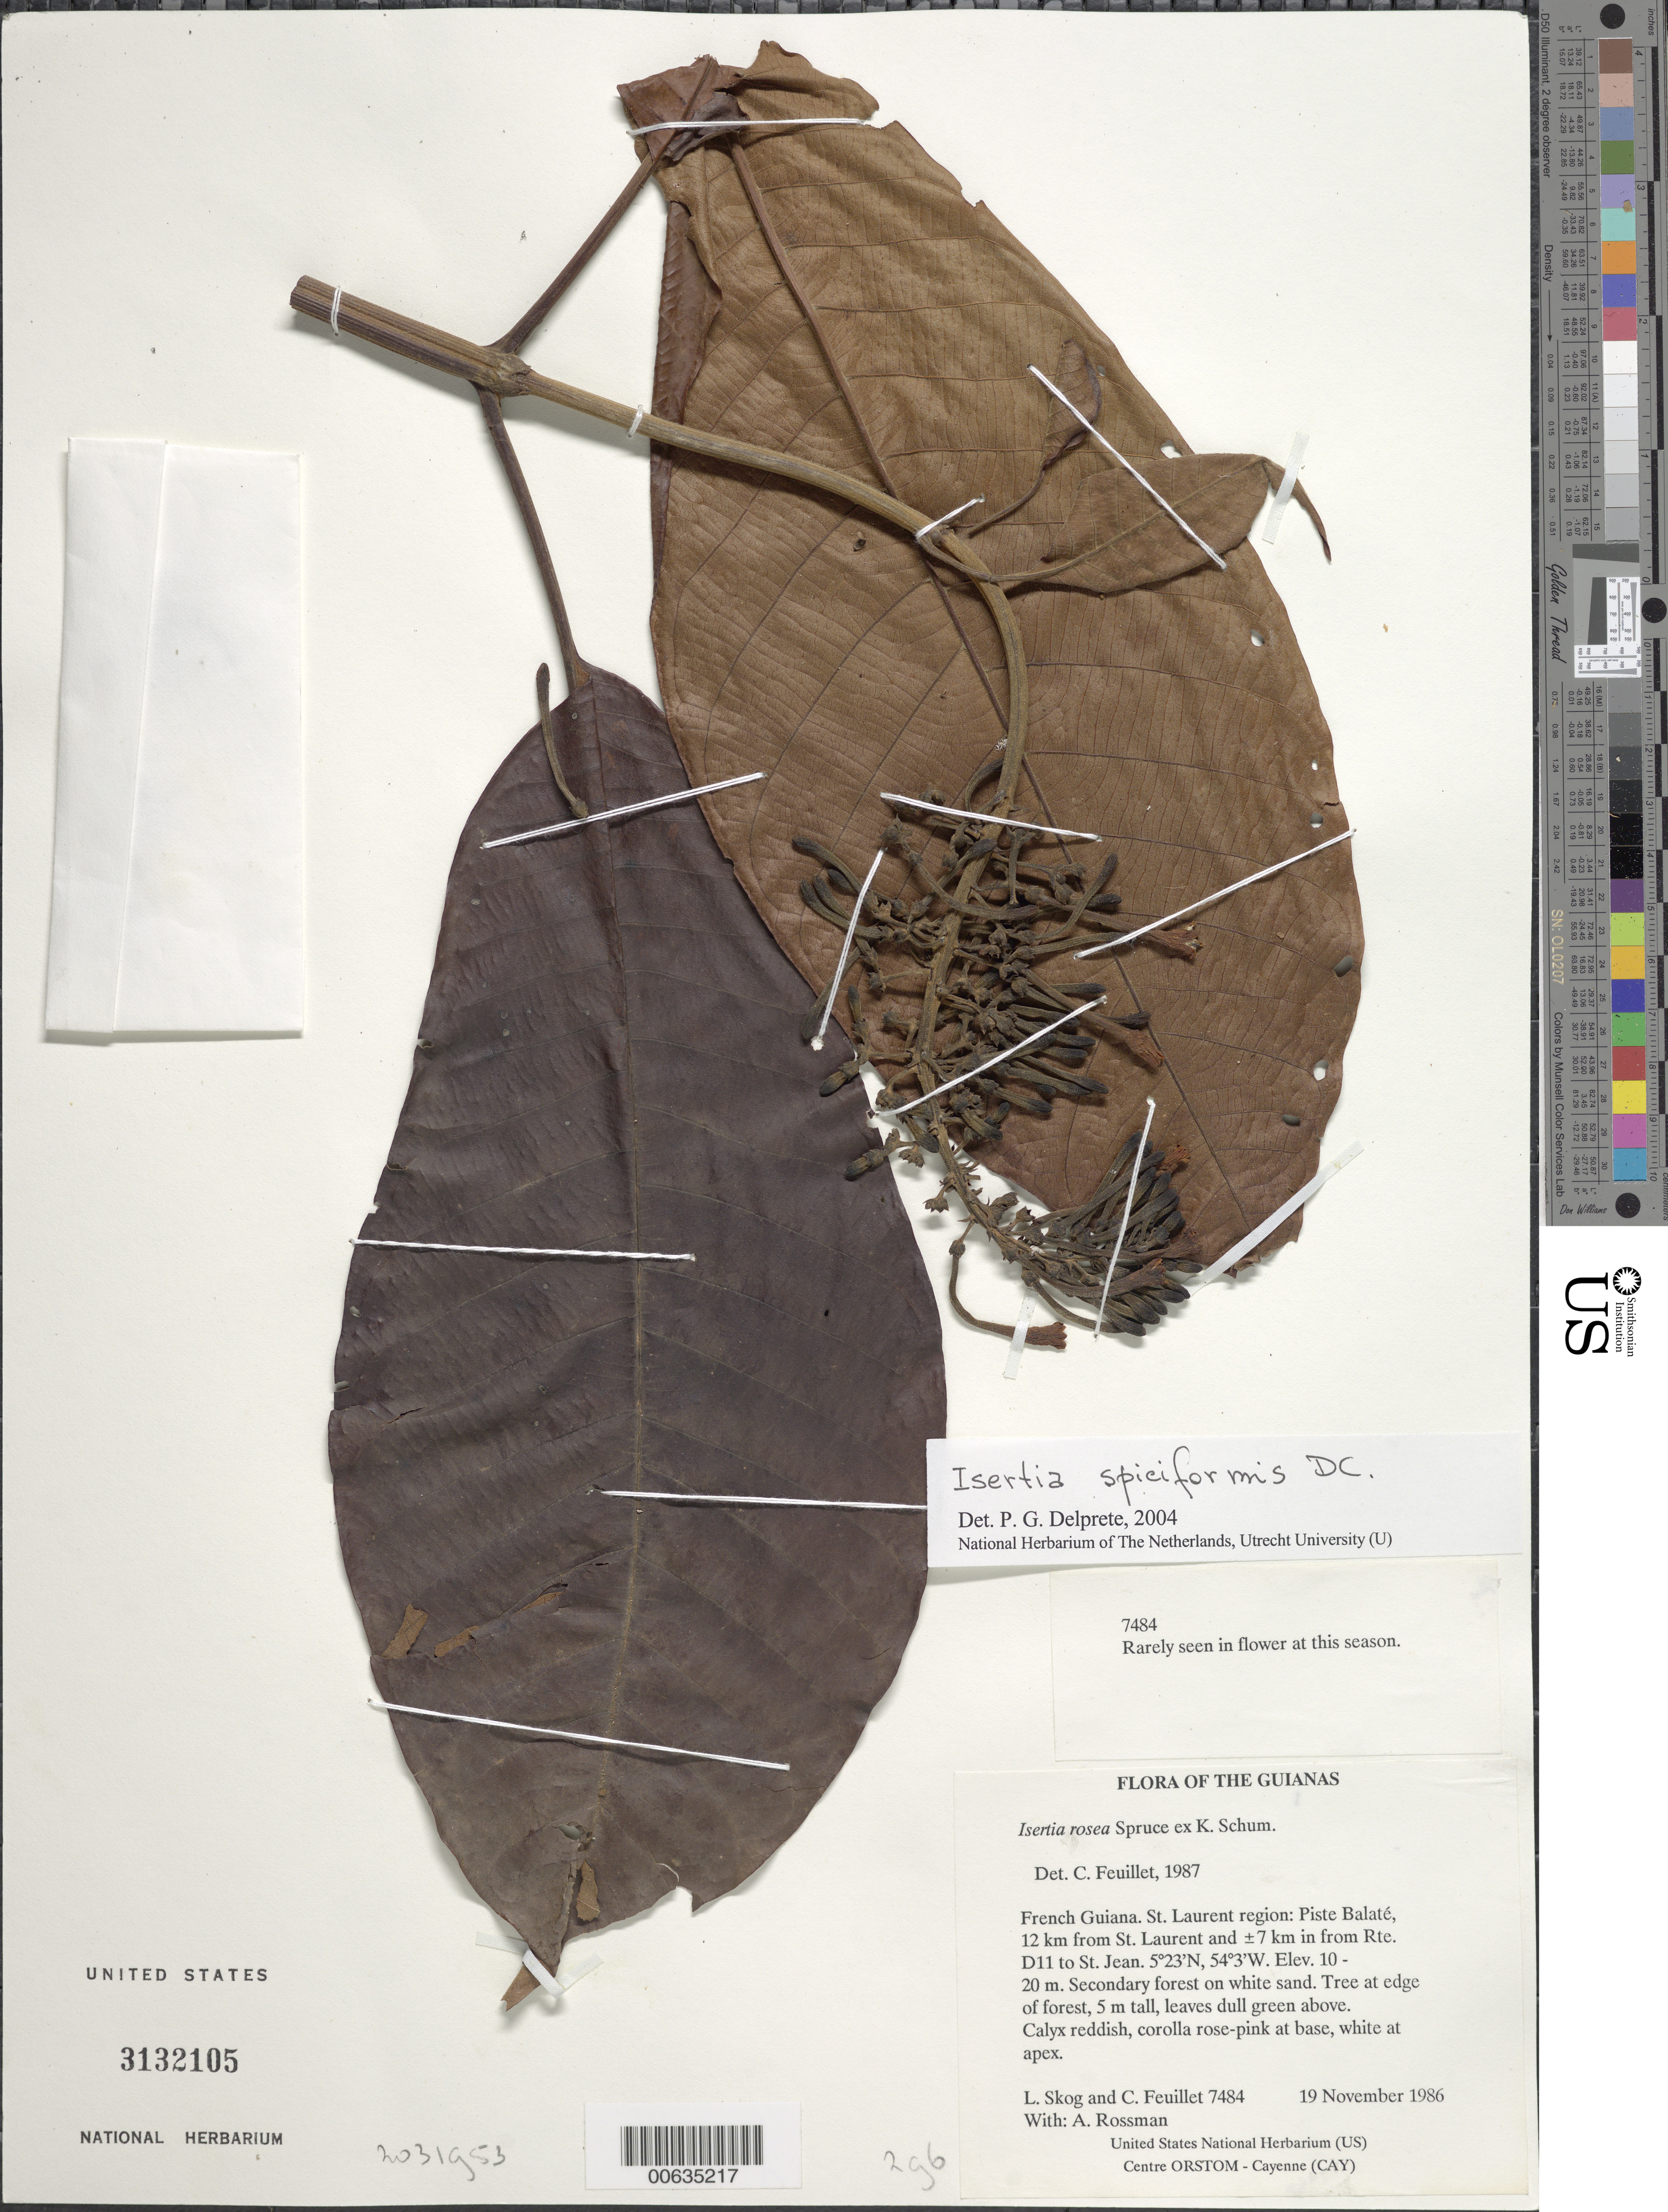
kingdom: Plantae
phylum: Tracheophyta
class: Magnoliopsida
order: Gentianales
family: Rubiaceae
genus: Isertia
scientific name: Isertia spiciformis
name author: DC.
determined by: Feuillet, C.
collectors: L. E. Skog, C. Feuillet & A. Rossman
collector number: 7484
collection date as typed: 19 November 1986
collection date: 1986-11-19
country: French Guiana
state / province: Saint-Laurent-du-Maroni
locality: Piste Balaté, 12 km from St. Laurent and ±7 km in from Rte. D11 to St. Jean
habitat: Secondary forest on white sand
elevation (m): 10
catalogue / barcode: US 3132105